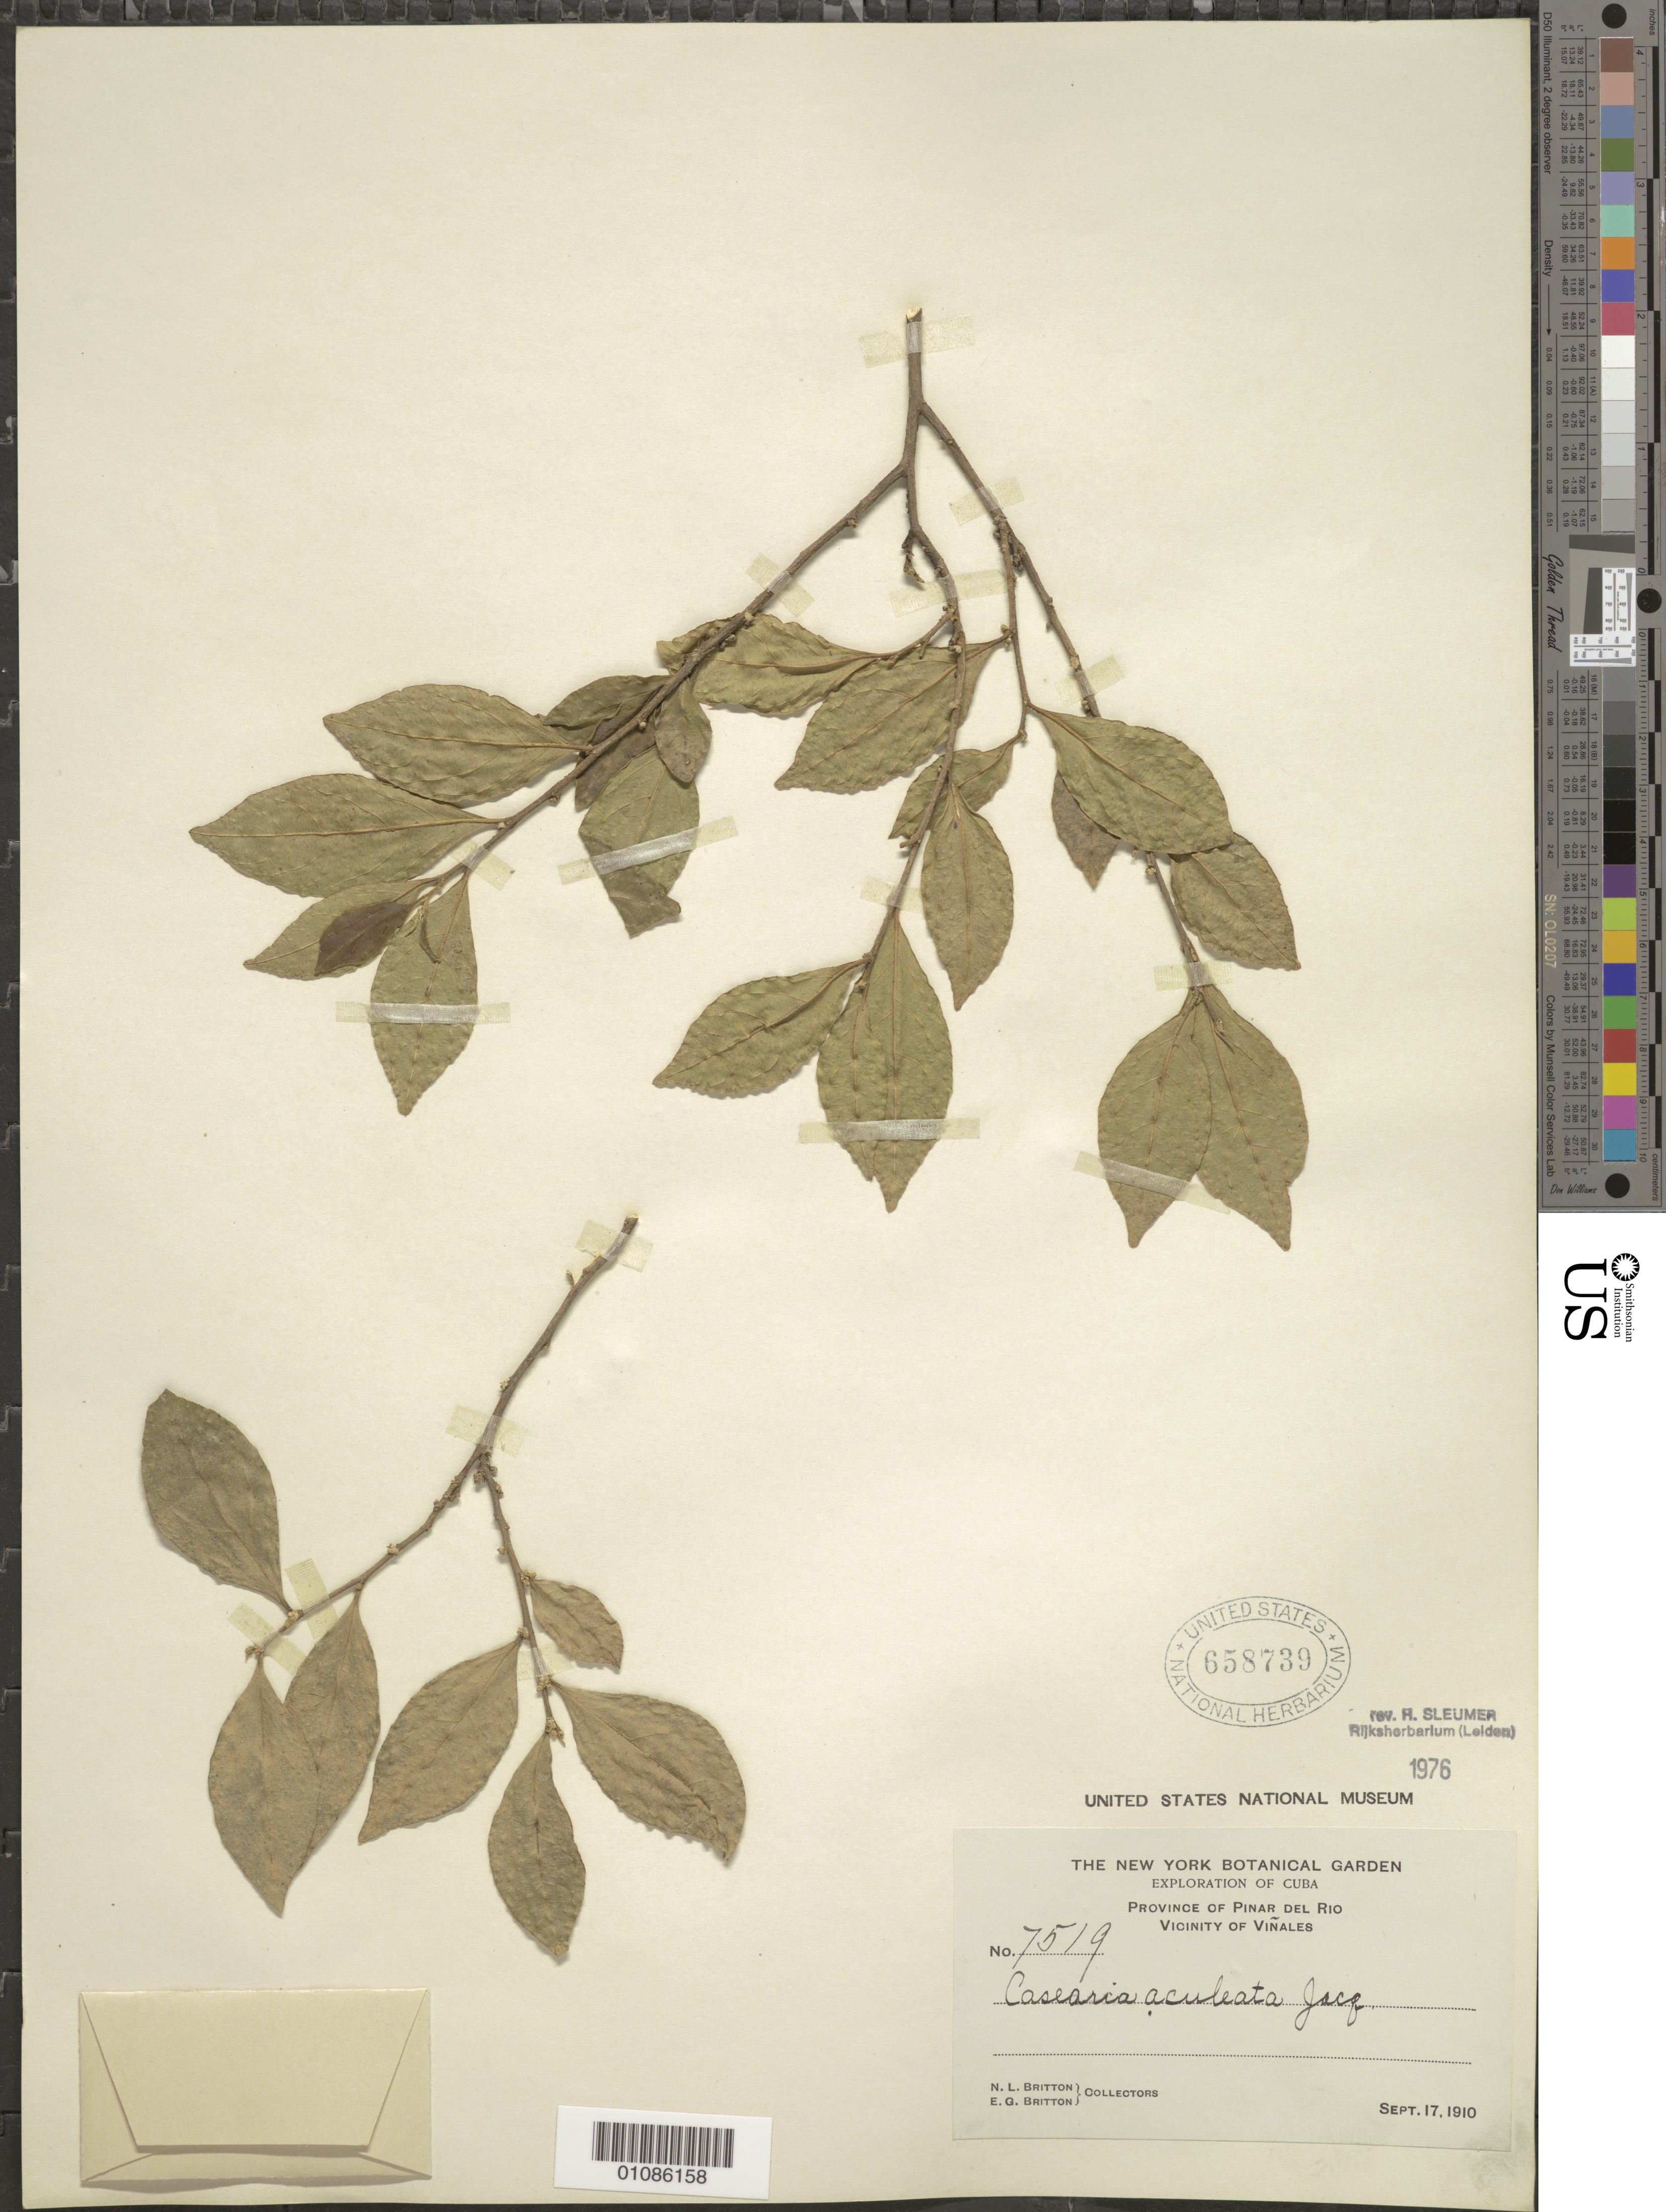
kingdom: Plantae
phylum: Tracheophyta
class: Magnoliopsida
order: Malpighiales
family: Salicaceae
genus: Casearia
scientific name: Casearia aculeata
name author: Jacq.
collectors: N. Britton & E. G. Britton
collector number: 7519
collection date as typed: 17 Sep 1910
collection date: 1910-09-17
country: Cuba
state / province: Pinar del Rio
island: Cuba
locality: Pinar del Rio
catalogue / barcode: US 658739